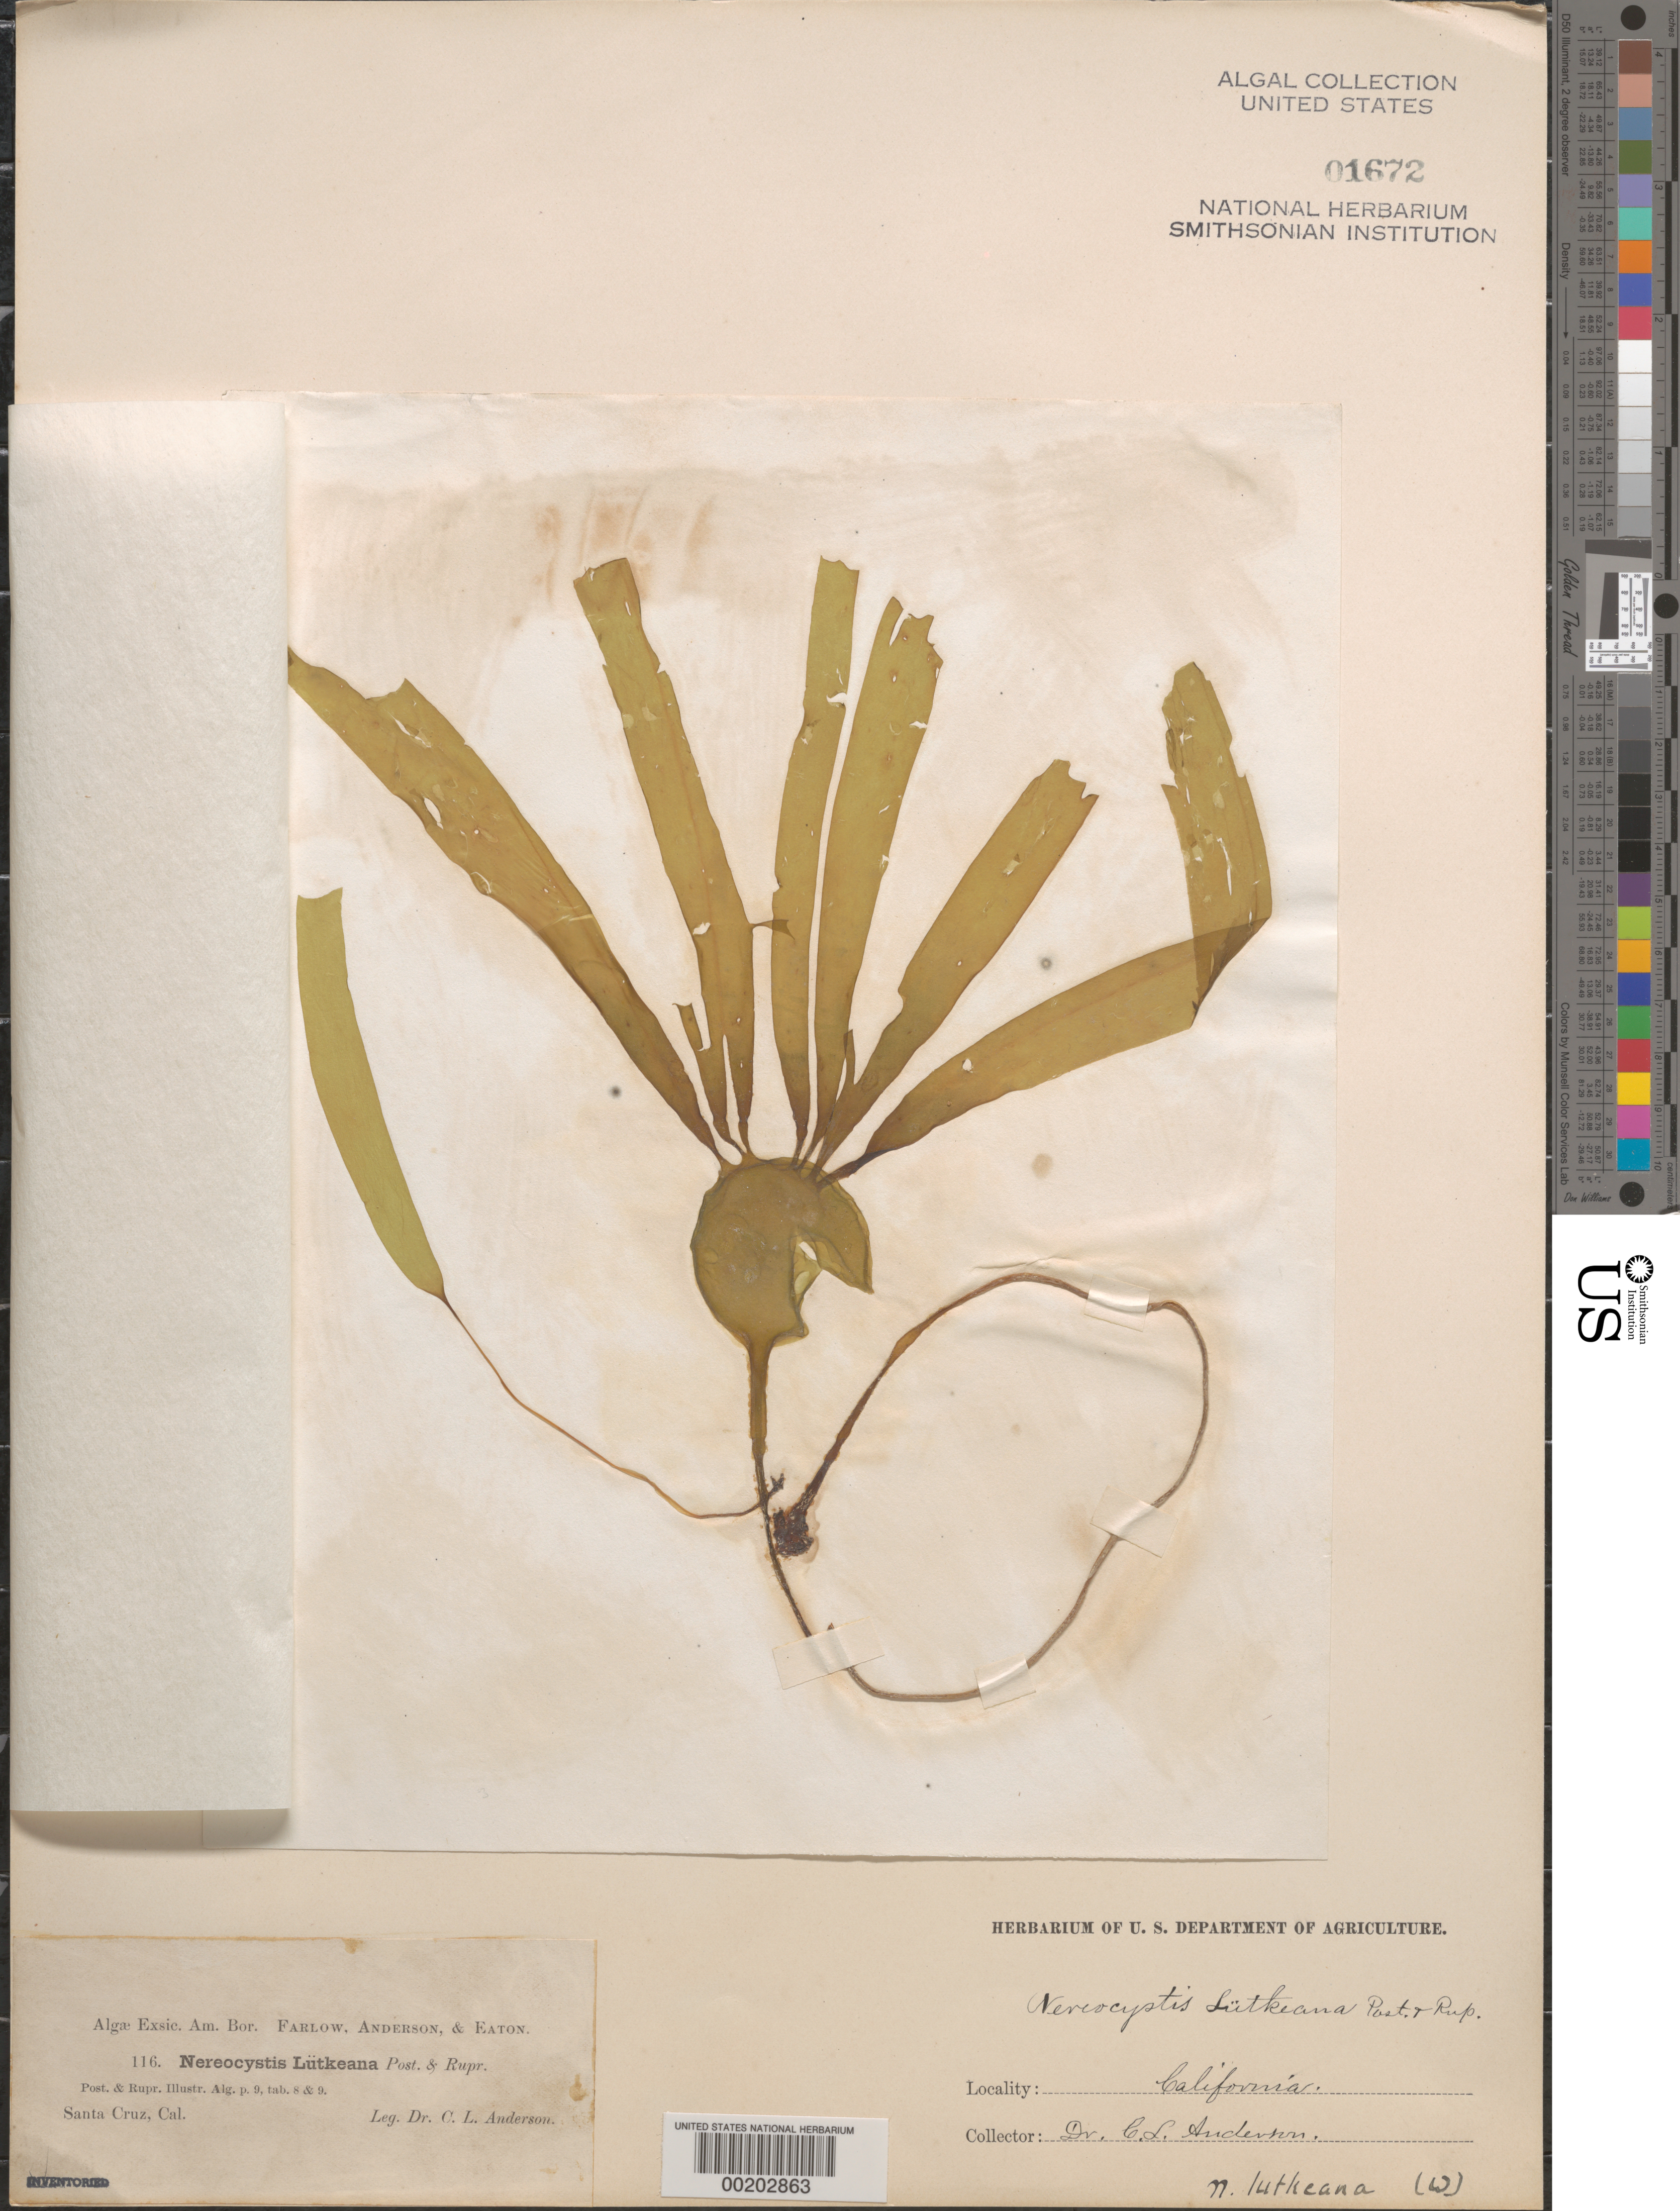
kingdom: Chromista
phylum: Ochrophyta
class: Phaeophyceae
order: Laminariales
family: Laminariaceae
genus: Nereocystis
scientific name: Nereocystis luetkeana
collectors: C. L. Anderson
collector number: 116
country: United States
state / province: California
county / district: Santa Cruz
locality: Santa Cruz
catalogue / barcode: US 1672